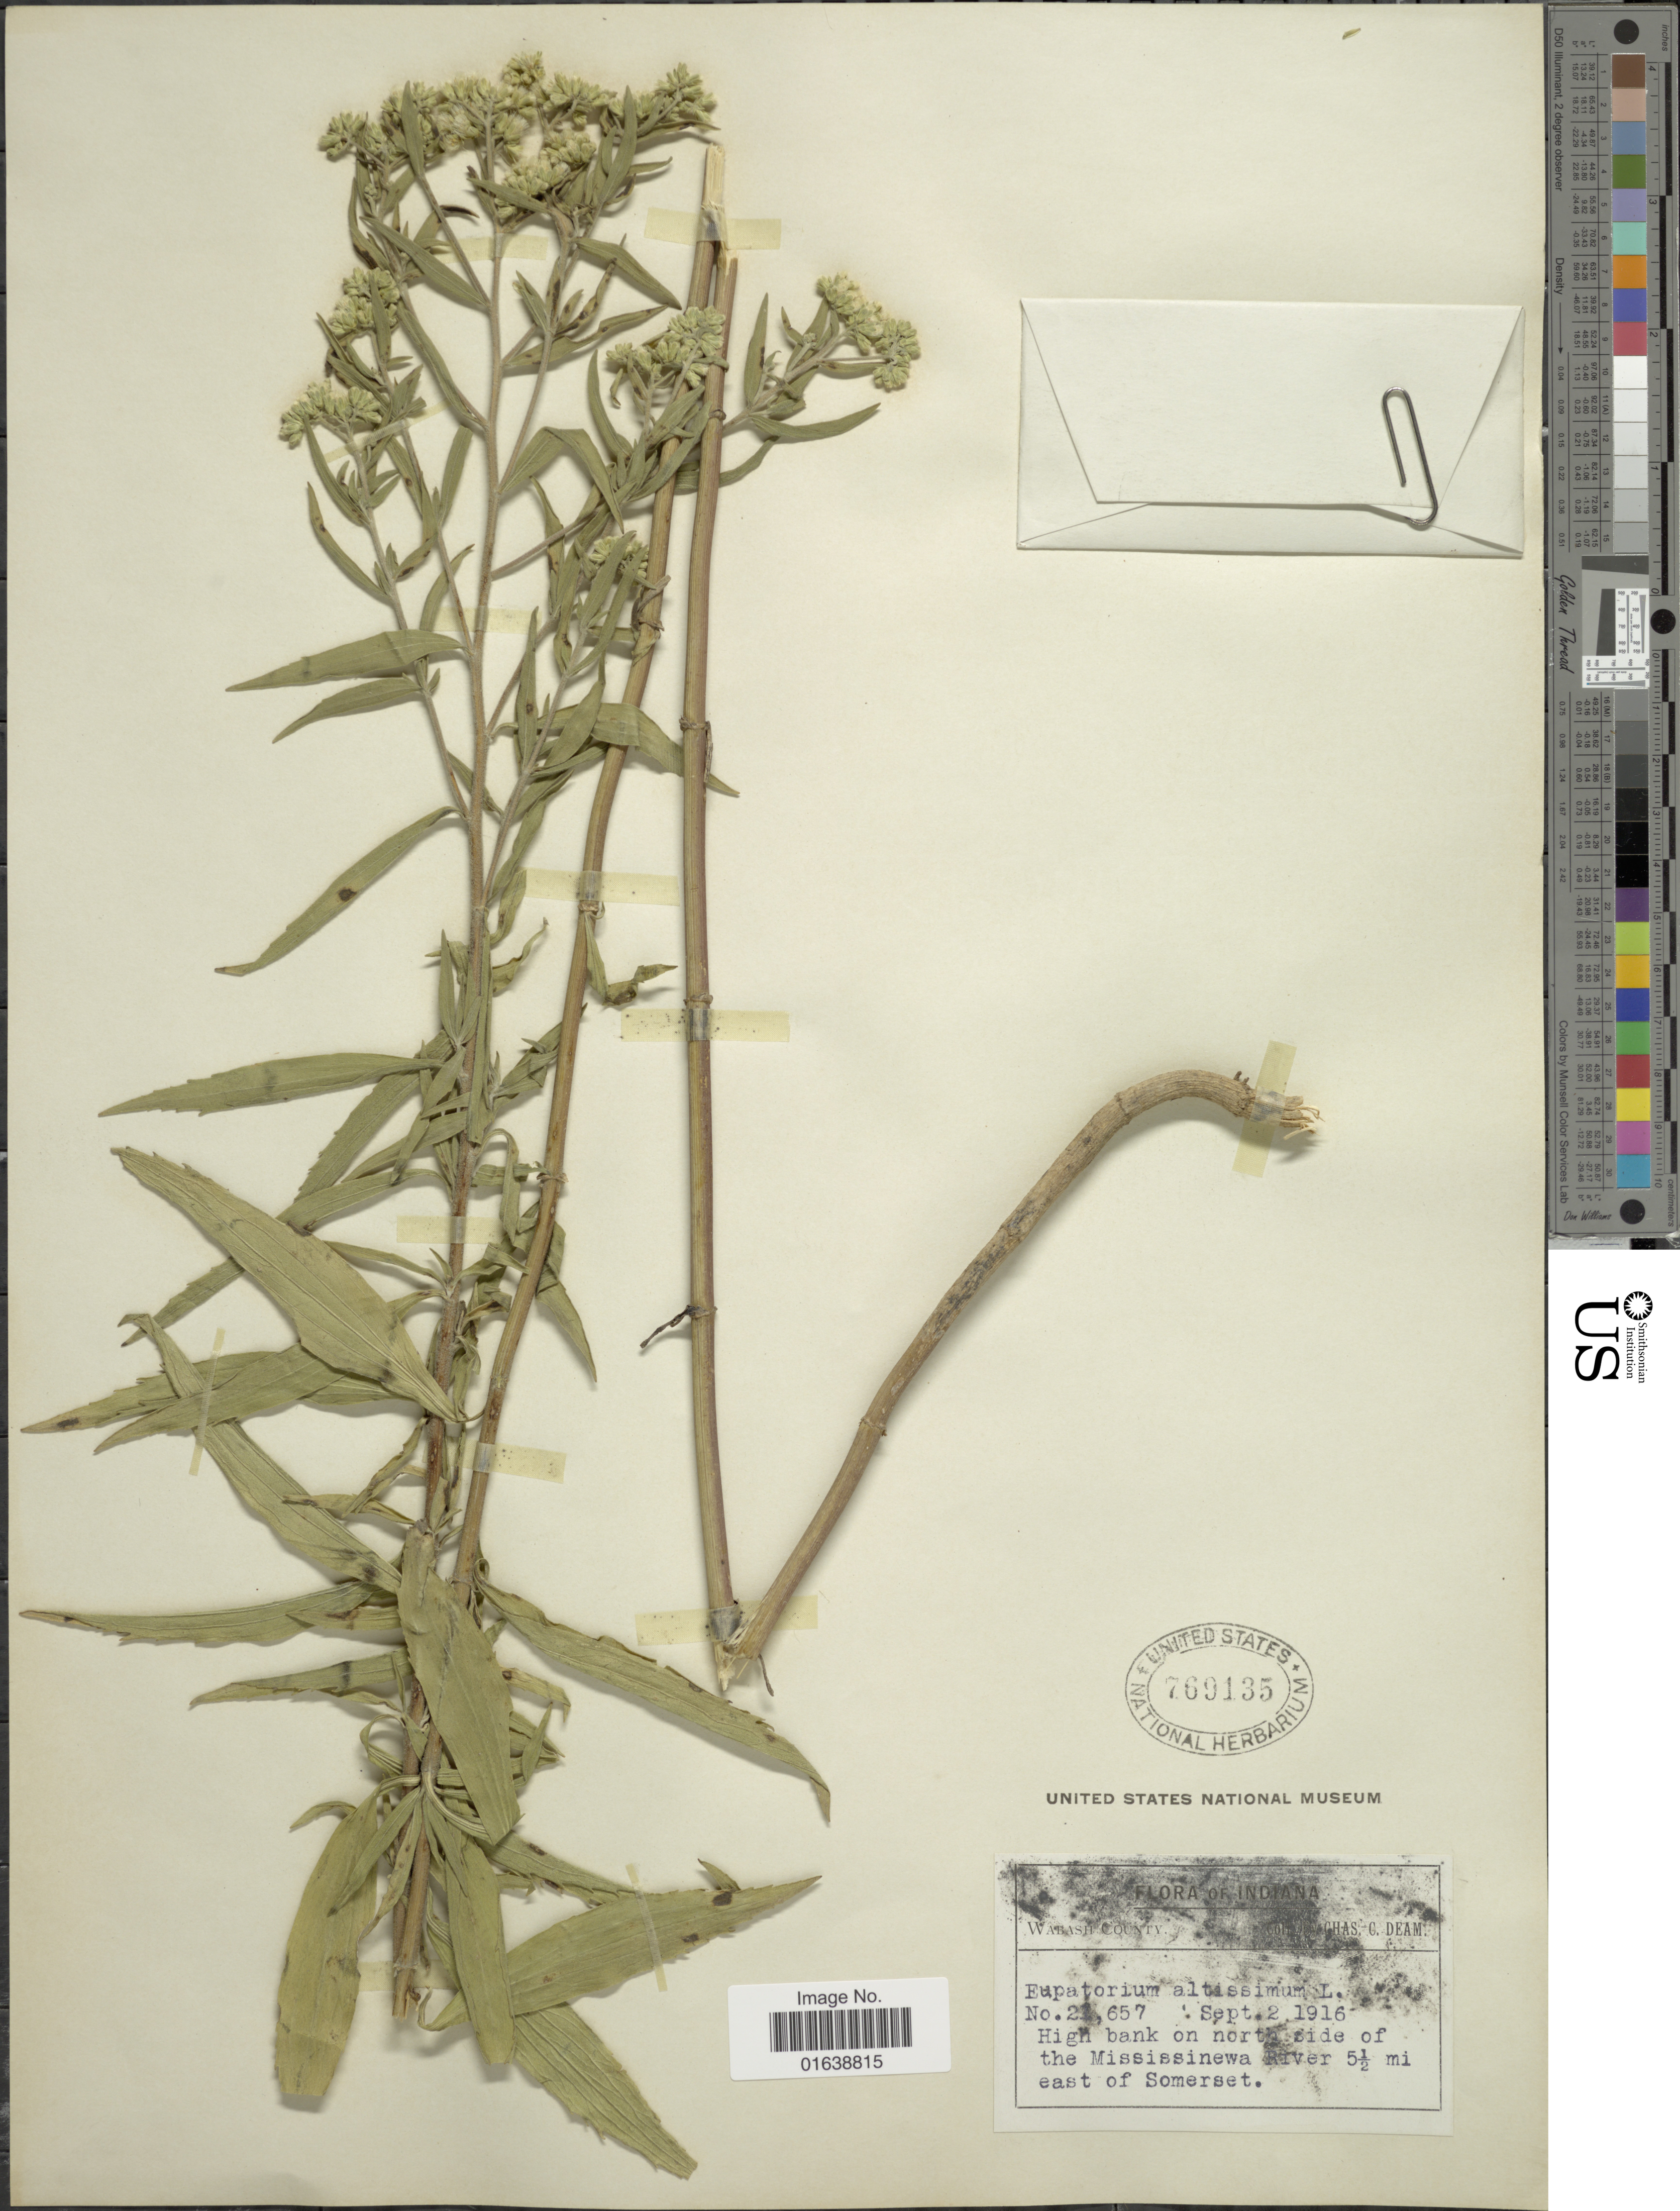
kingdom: Plantae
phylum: Tracheophyta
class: Magnoliopsida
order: Asterales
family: Asteraceae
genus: Eupatorium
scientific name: Eupatorium altissimum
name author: L.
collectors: C. C. Deam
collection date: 1916-09-02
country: United States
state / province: Indiana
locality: Indiana. High bank on north side of the Mississinewa River 5.5 mi. east of Somerset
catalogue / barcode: US 769135